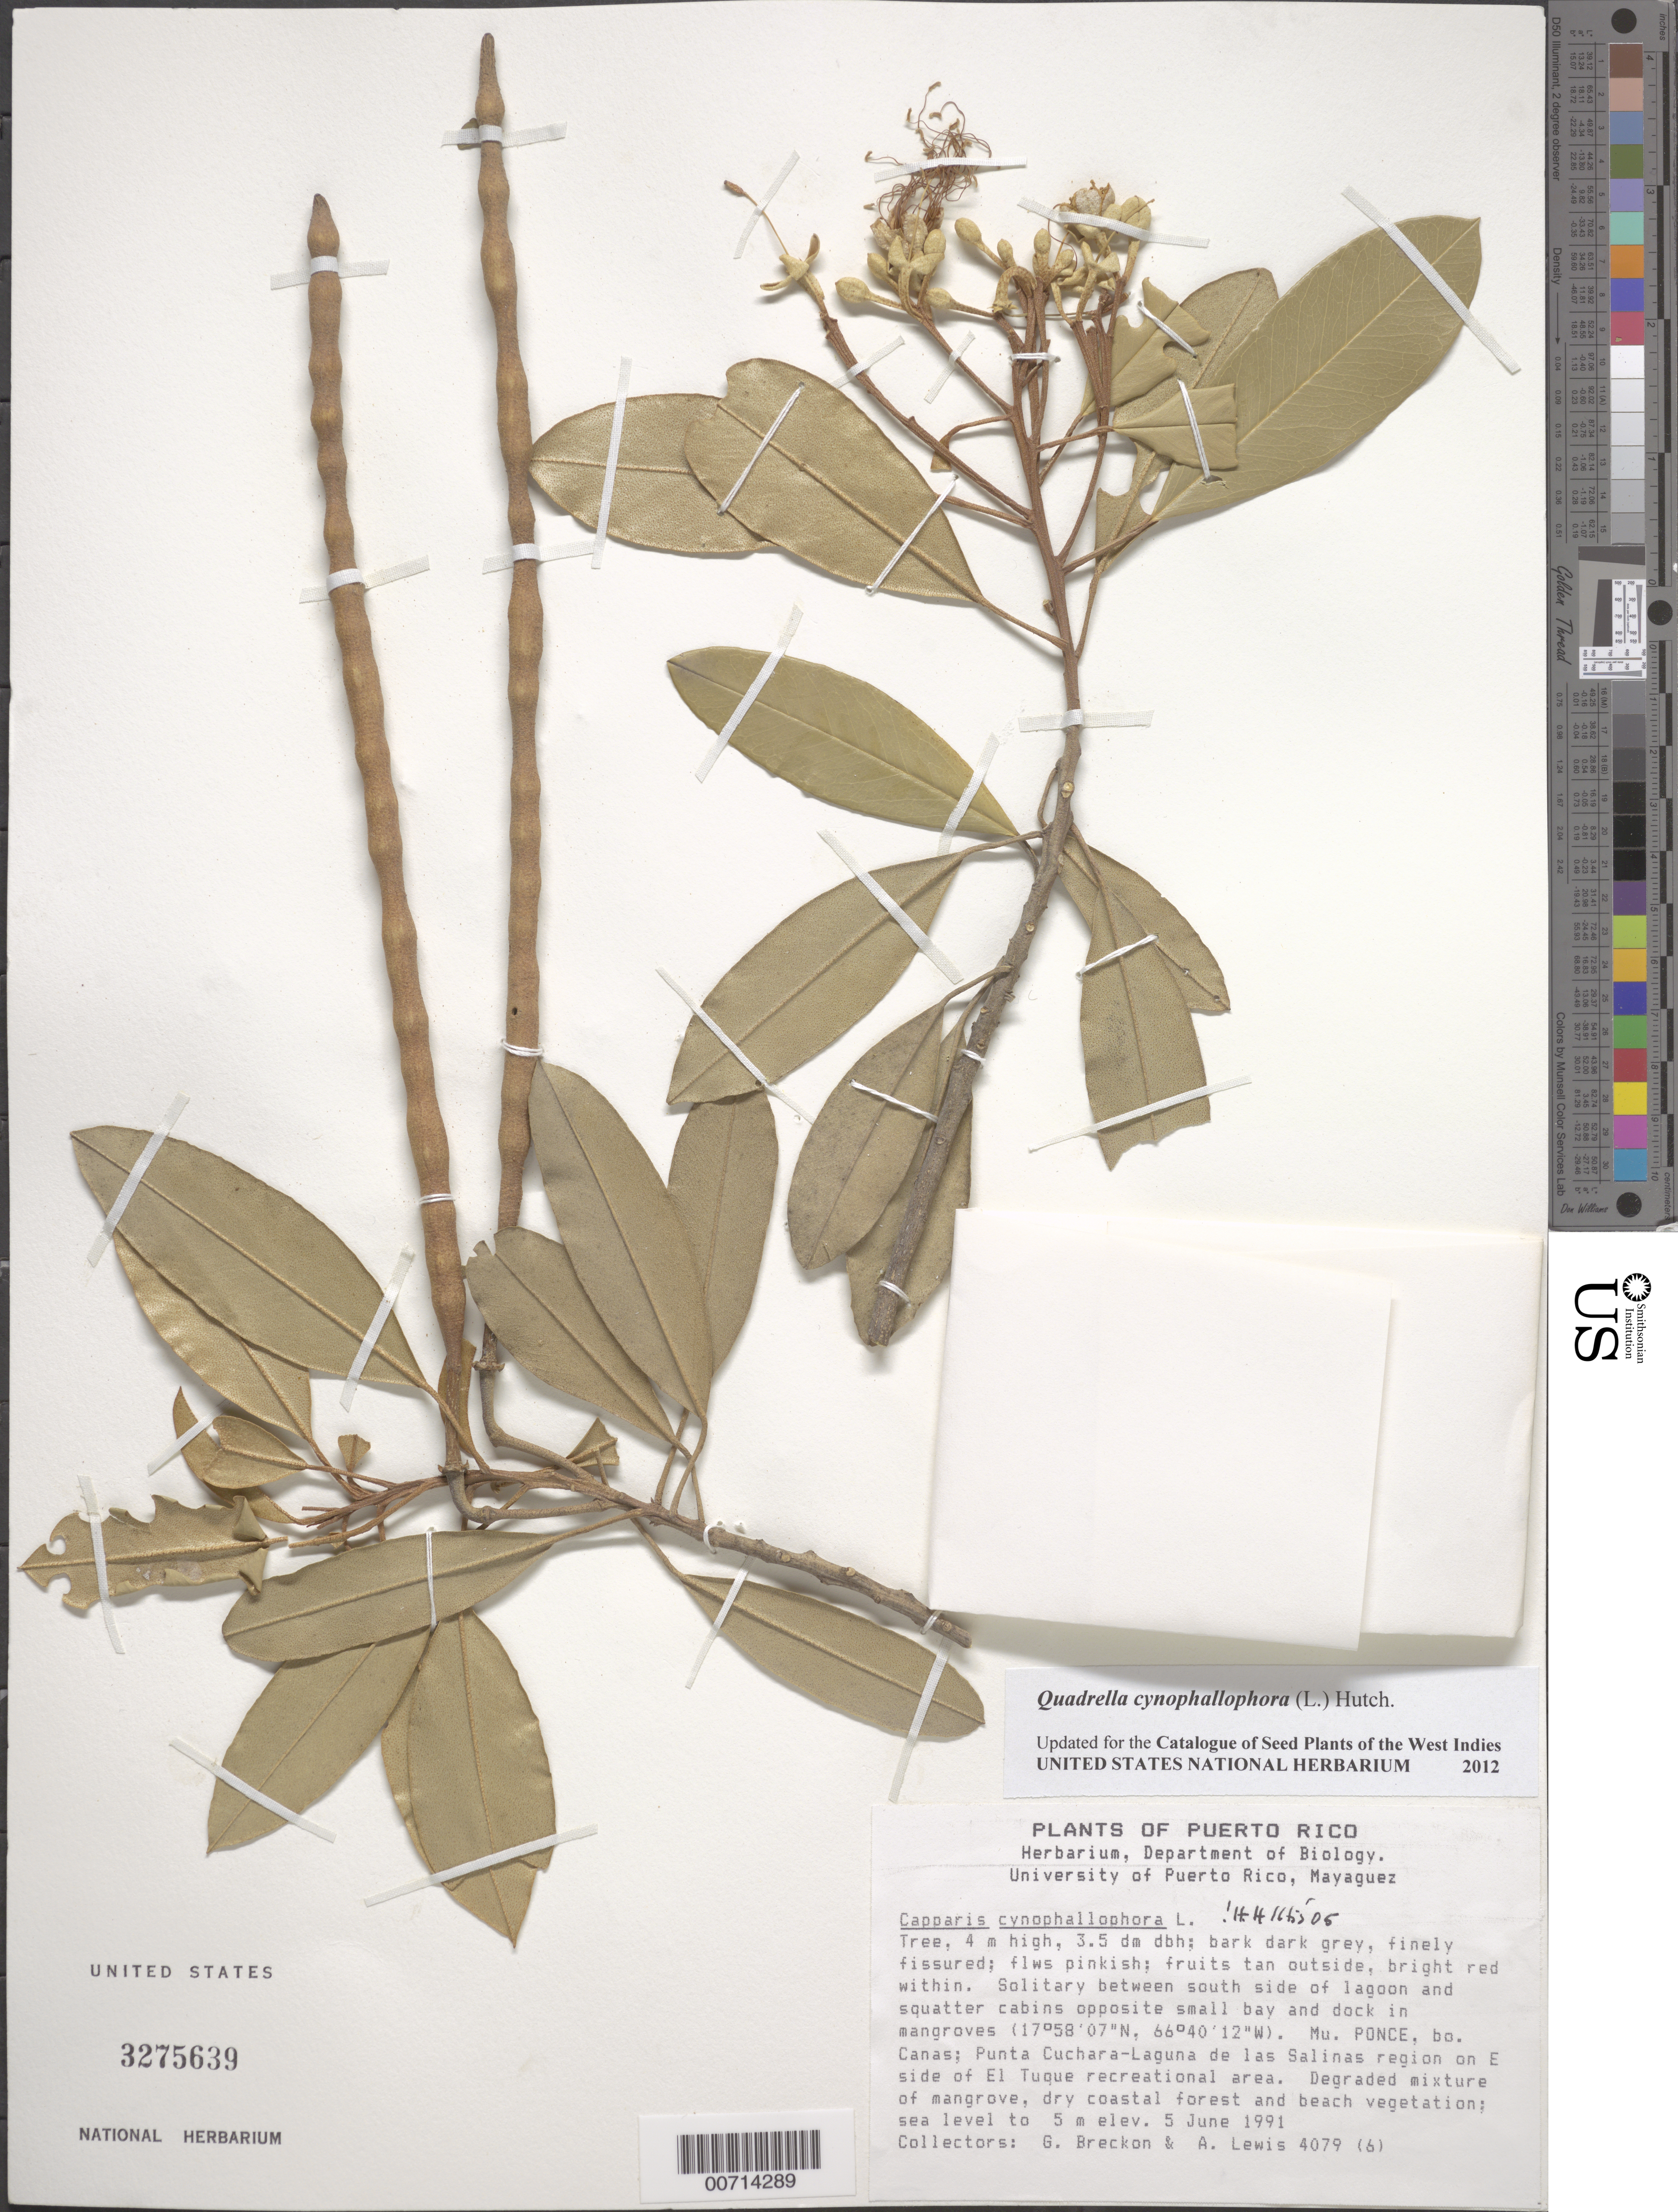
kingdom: Plantae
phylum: Tracheophyta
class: Magnoliopsida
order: Brassicales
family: Capparaceae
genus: Quadrella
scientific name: Quadrella cynophallophora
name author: (L.) Hutch.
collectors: G. J. Breckon & A. Lewis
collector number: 4079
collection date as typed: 05 Jun 1991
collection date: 1991-06-05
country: Puerto Rico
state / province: Ponce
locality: Ponce: Bo. Canas, Punta Cuchara-Laguna de las Salinas region, E side of El Tuque Recreation Area.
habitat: S side of Lagoon and squatter cabins opposite small bay and dock in mangroves.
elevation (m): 0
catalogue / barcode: US 3275639